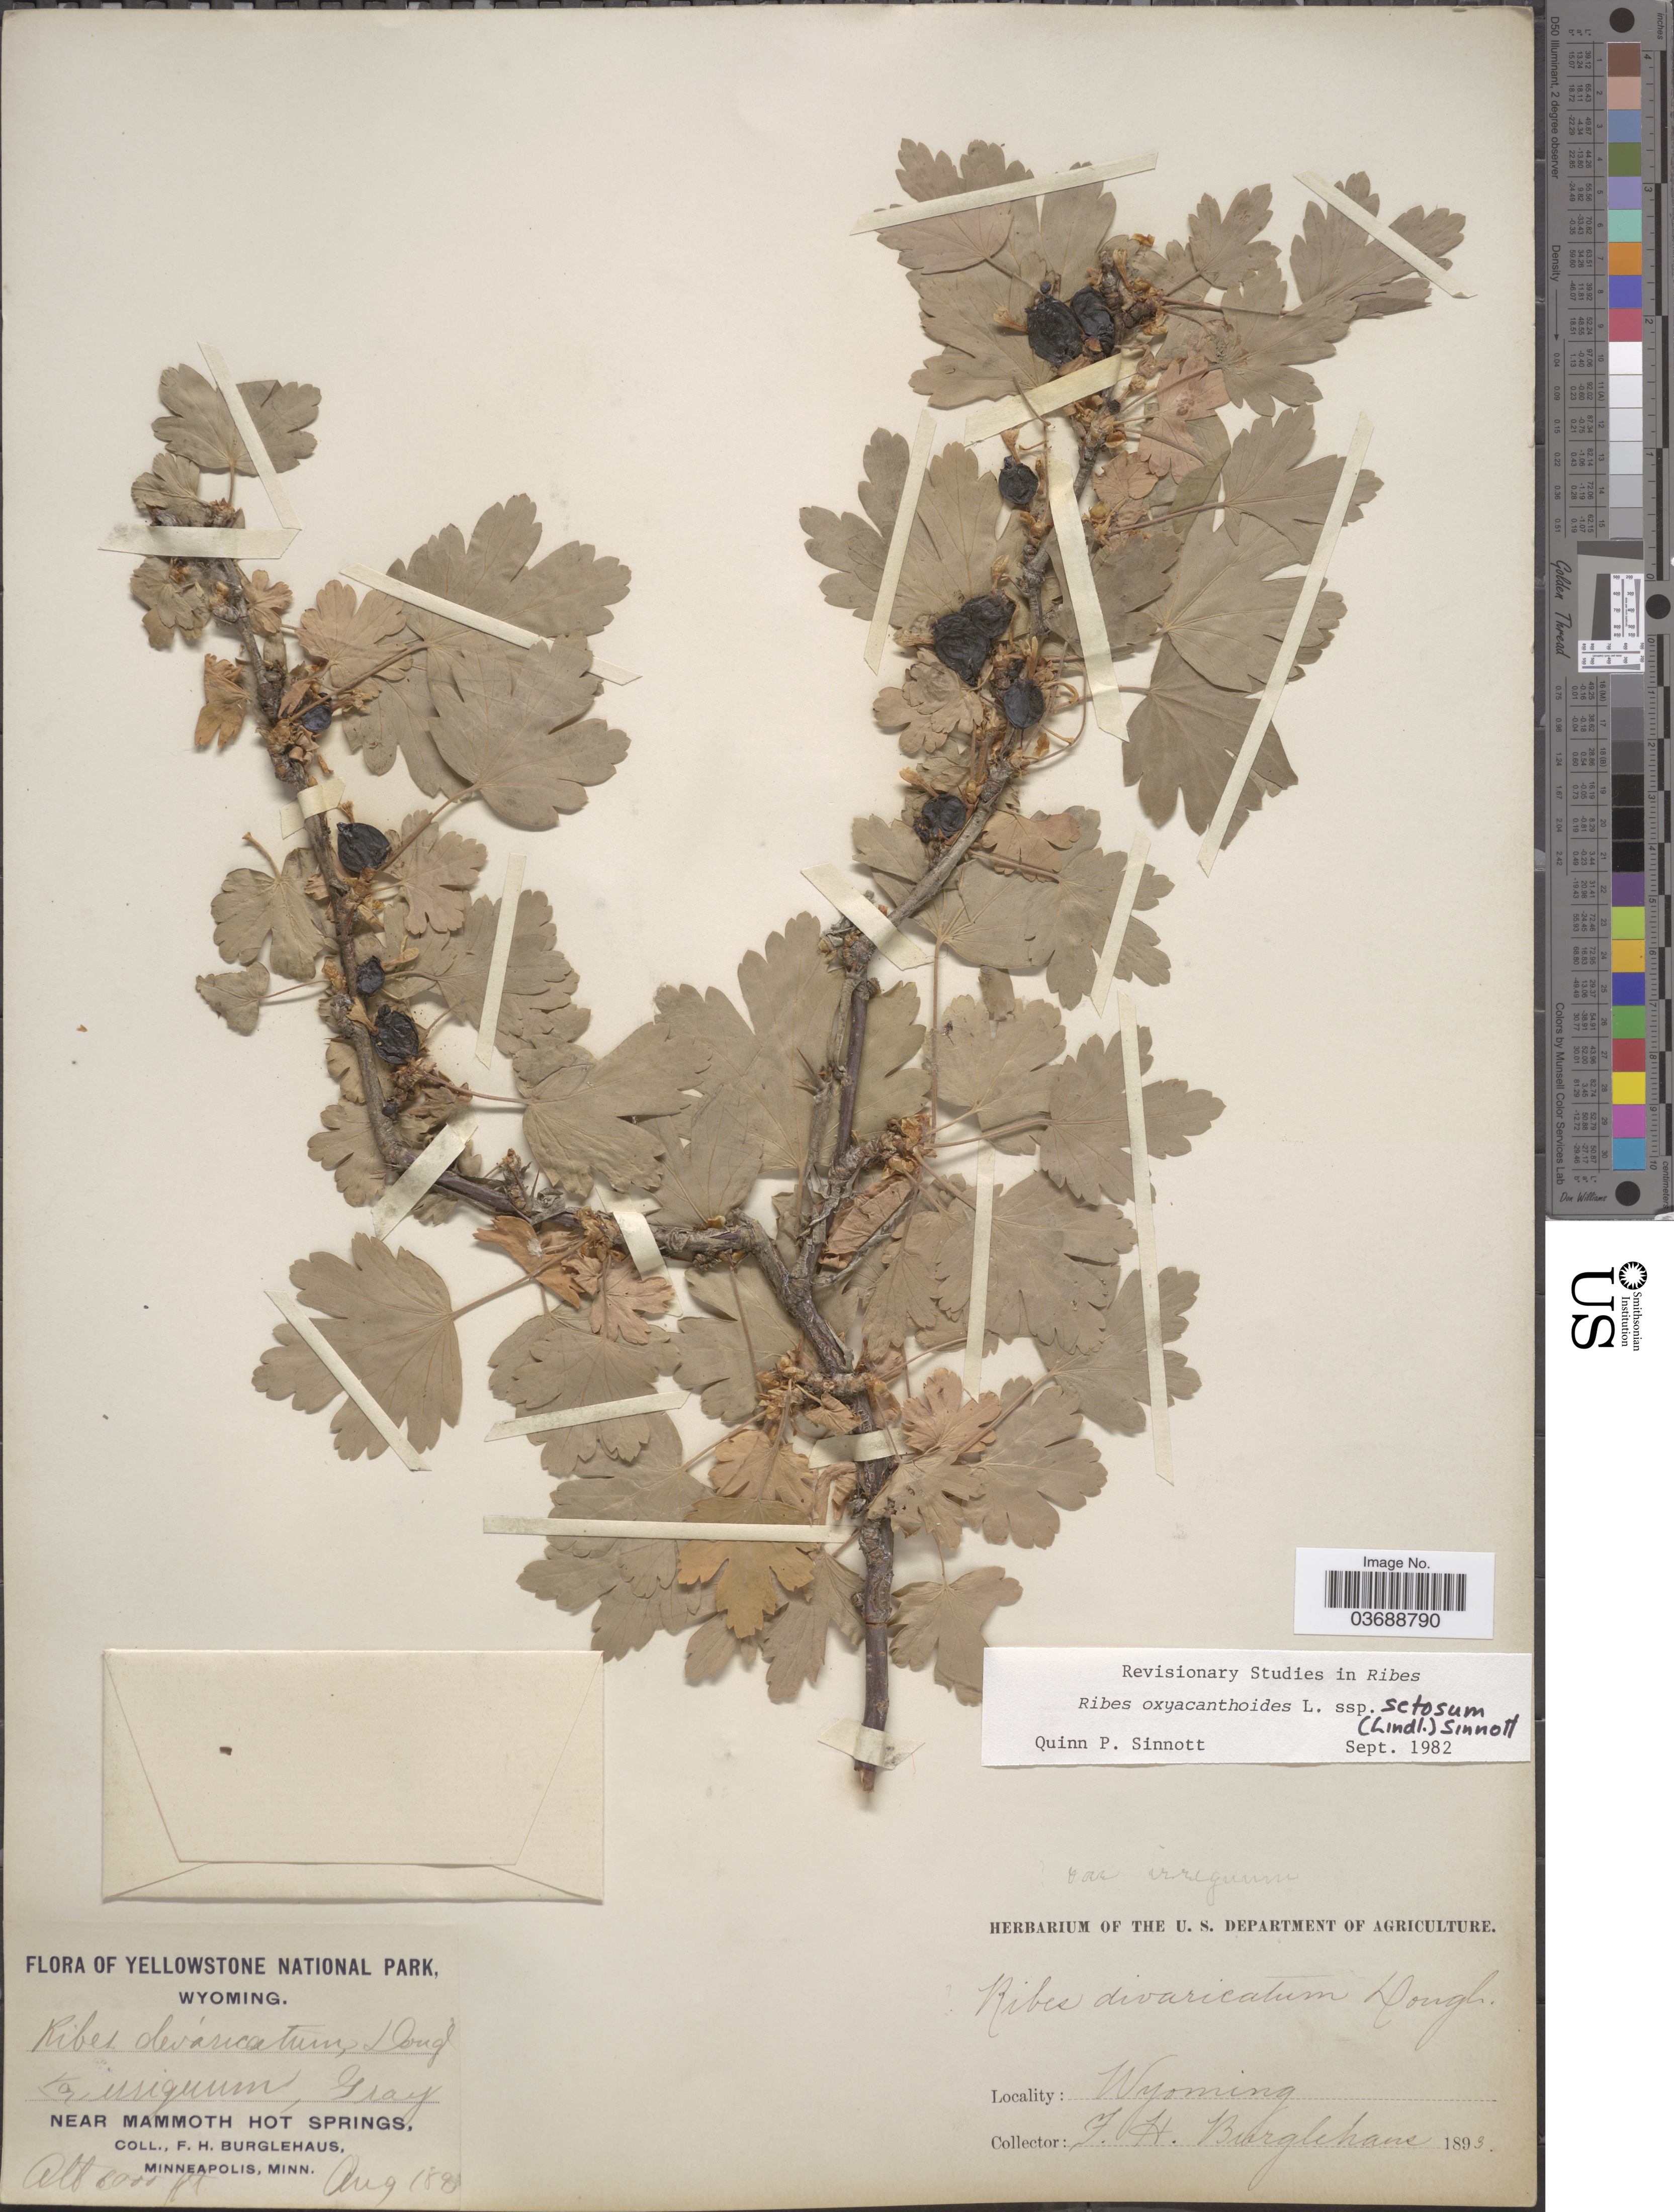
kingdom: Plantae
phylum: Tracheophyta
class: Magnoliopsida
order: Saxifragales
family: Grossulariaceae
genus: Ribes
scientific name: Ribes oxyacanthoides subsp. setosum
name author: (Lindl.) Q.P. Sinnott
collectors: F. Burglehaus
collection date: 1893-08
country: United States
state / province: Wyoming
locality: Yellowstone National Park. Near Mammoth Hot Springs.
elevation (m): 1829